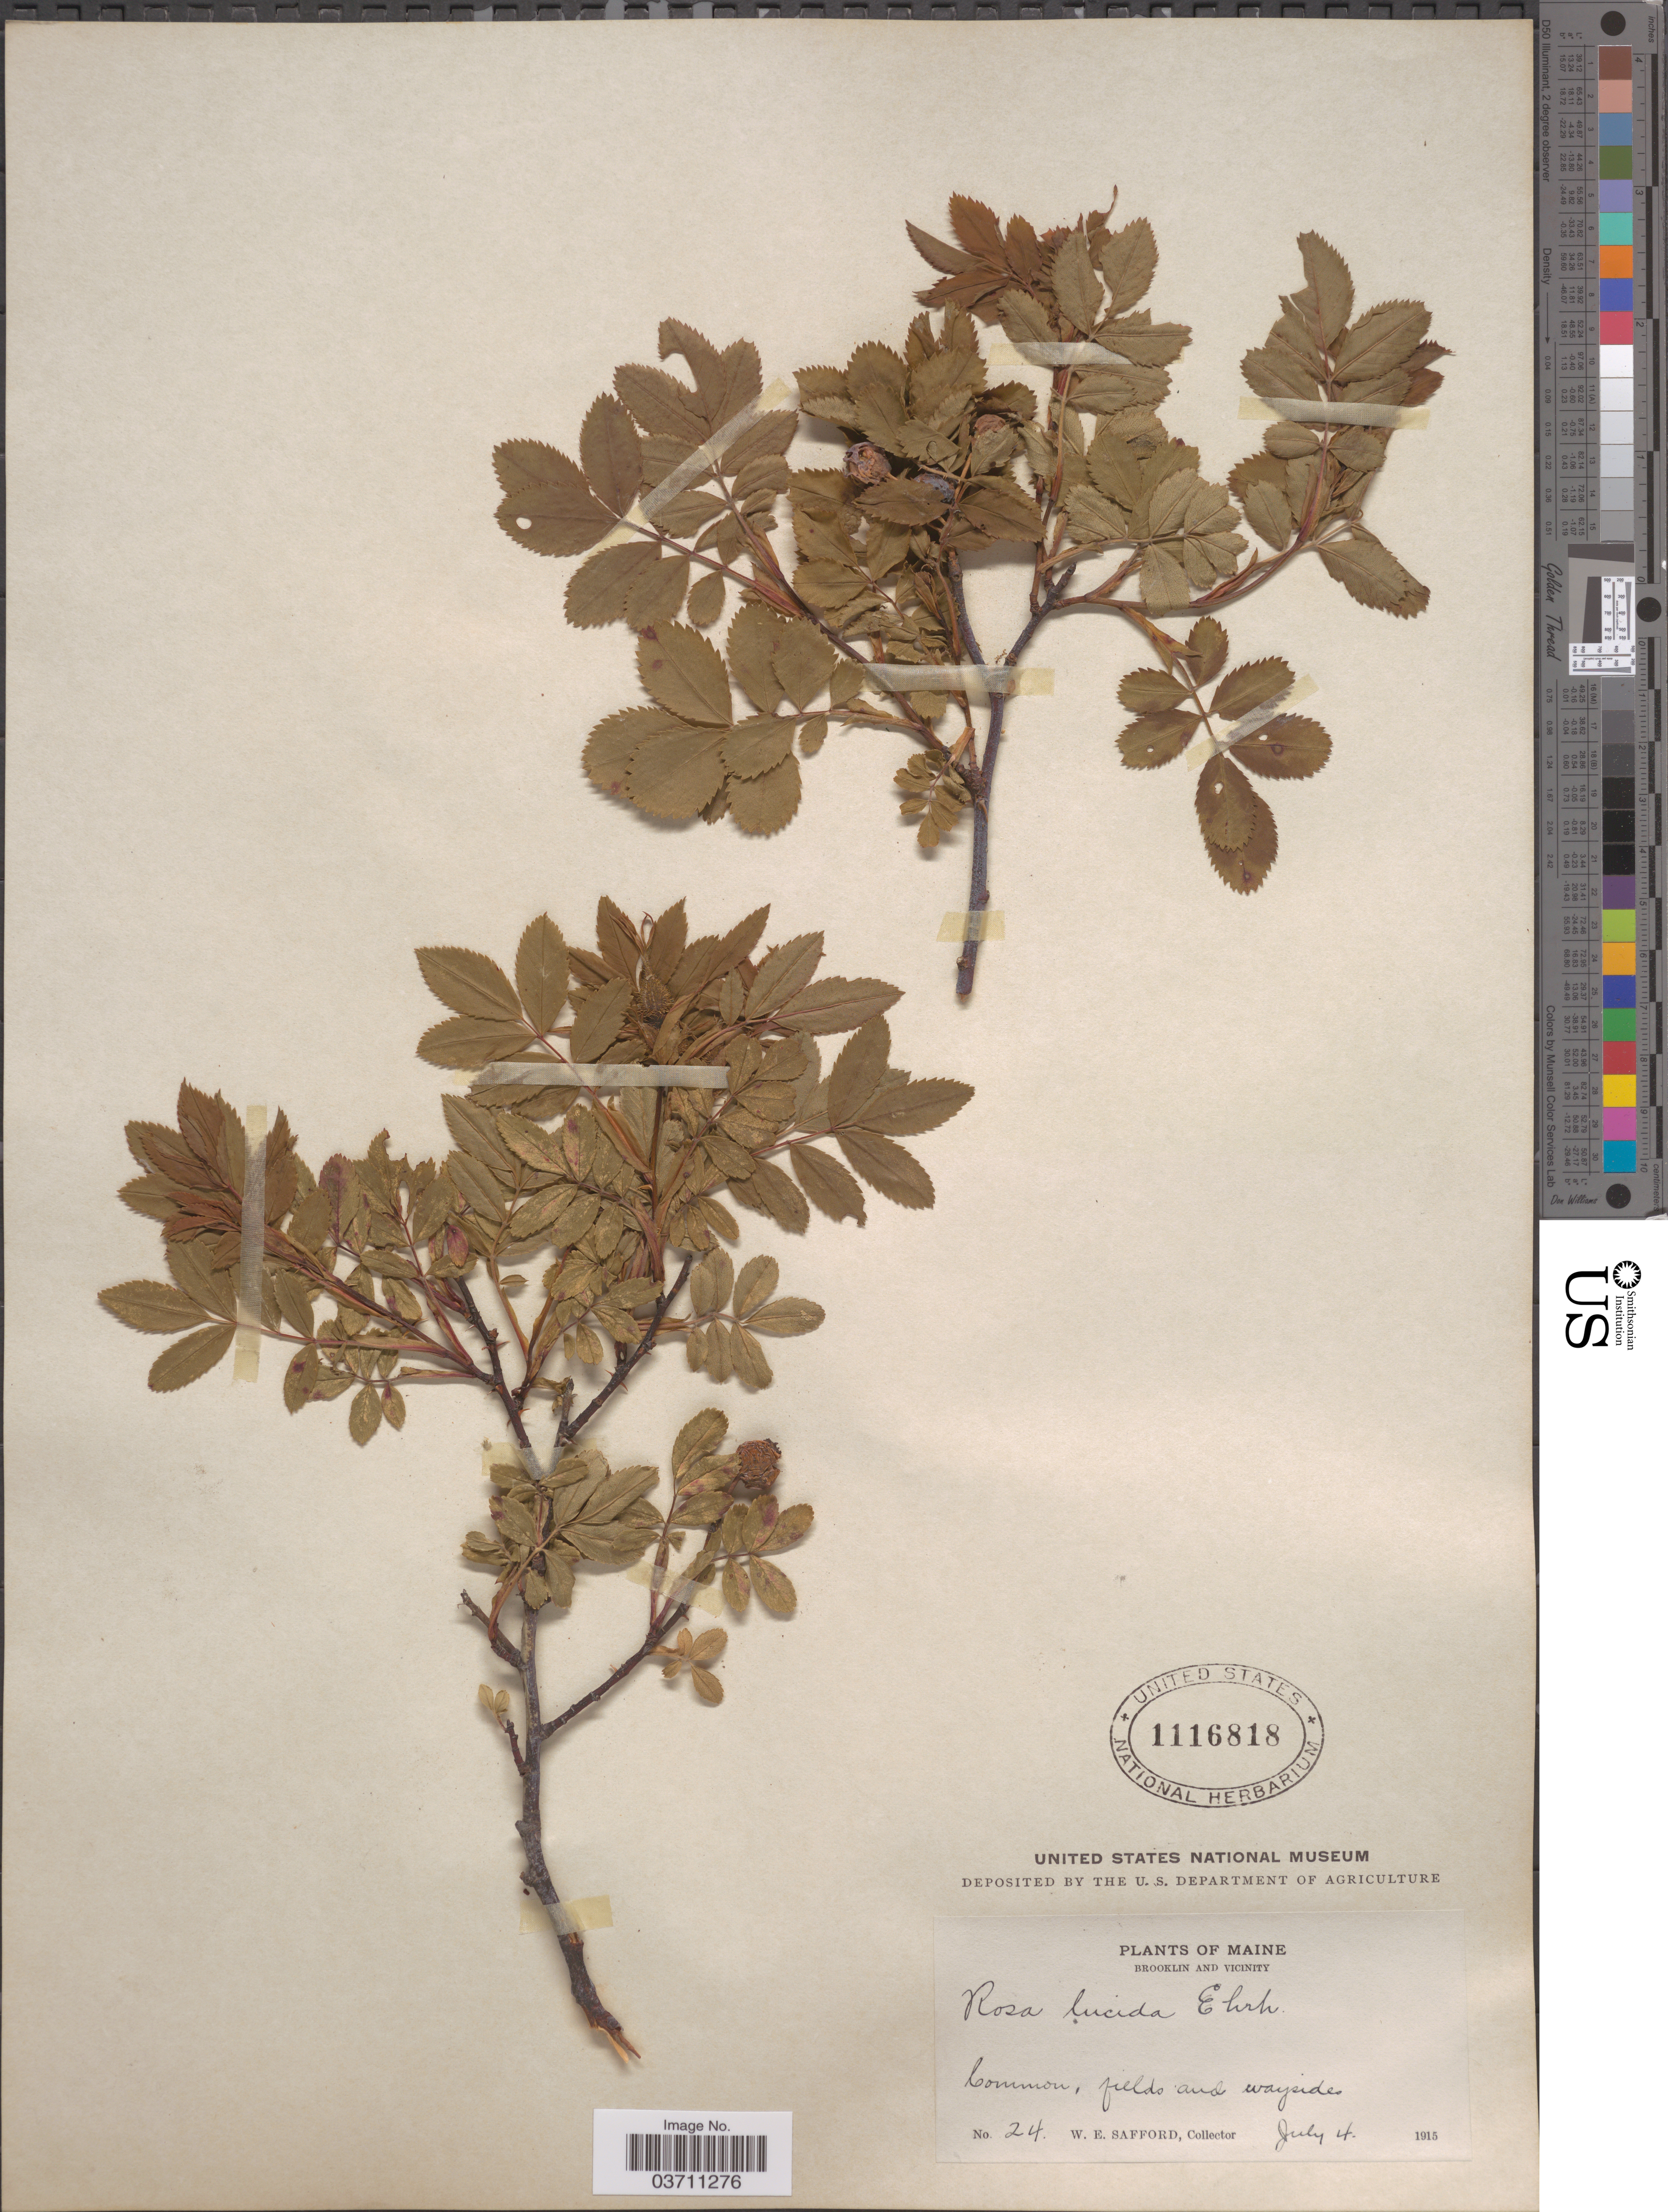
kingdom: Plantae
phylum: Tracheophyta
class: Magnoliopsida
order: Rosales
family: Rosaceae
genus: Rosa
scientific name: Rosa lucida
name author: Meehan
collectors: W. E. Safford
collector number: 24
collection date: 1915-07-04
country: United States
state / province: Maine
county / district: Hancock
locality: Brooklin and Vicinity.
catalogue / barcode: US 1116818